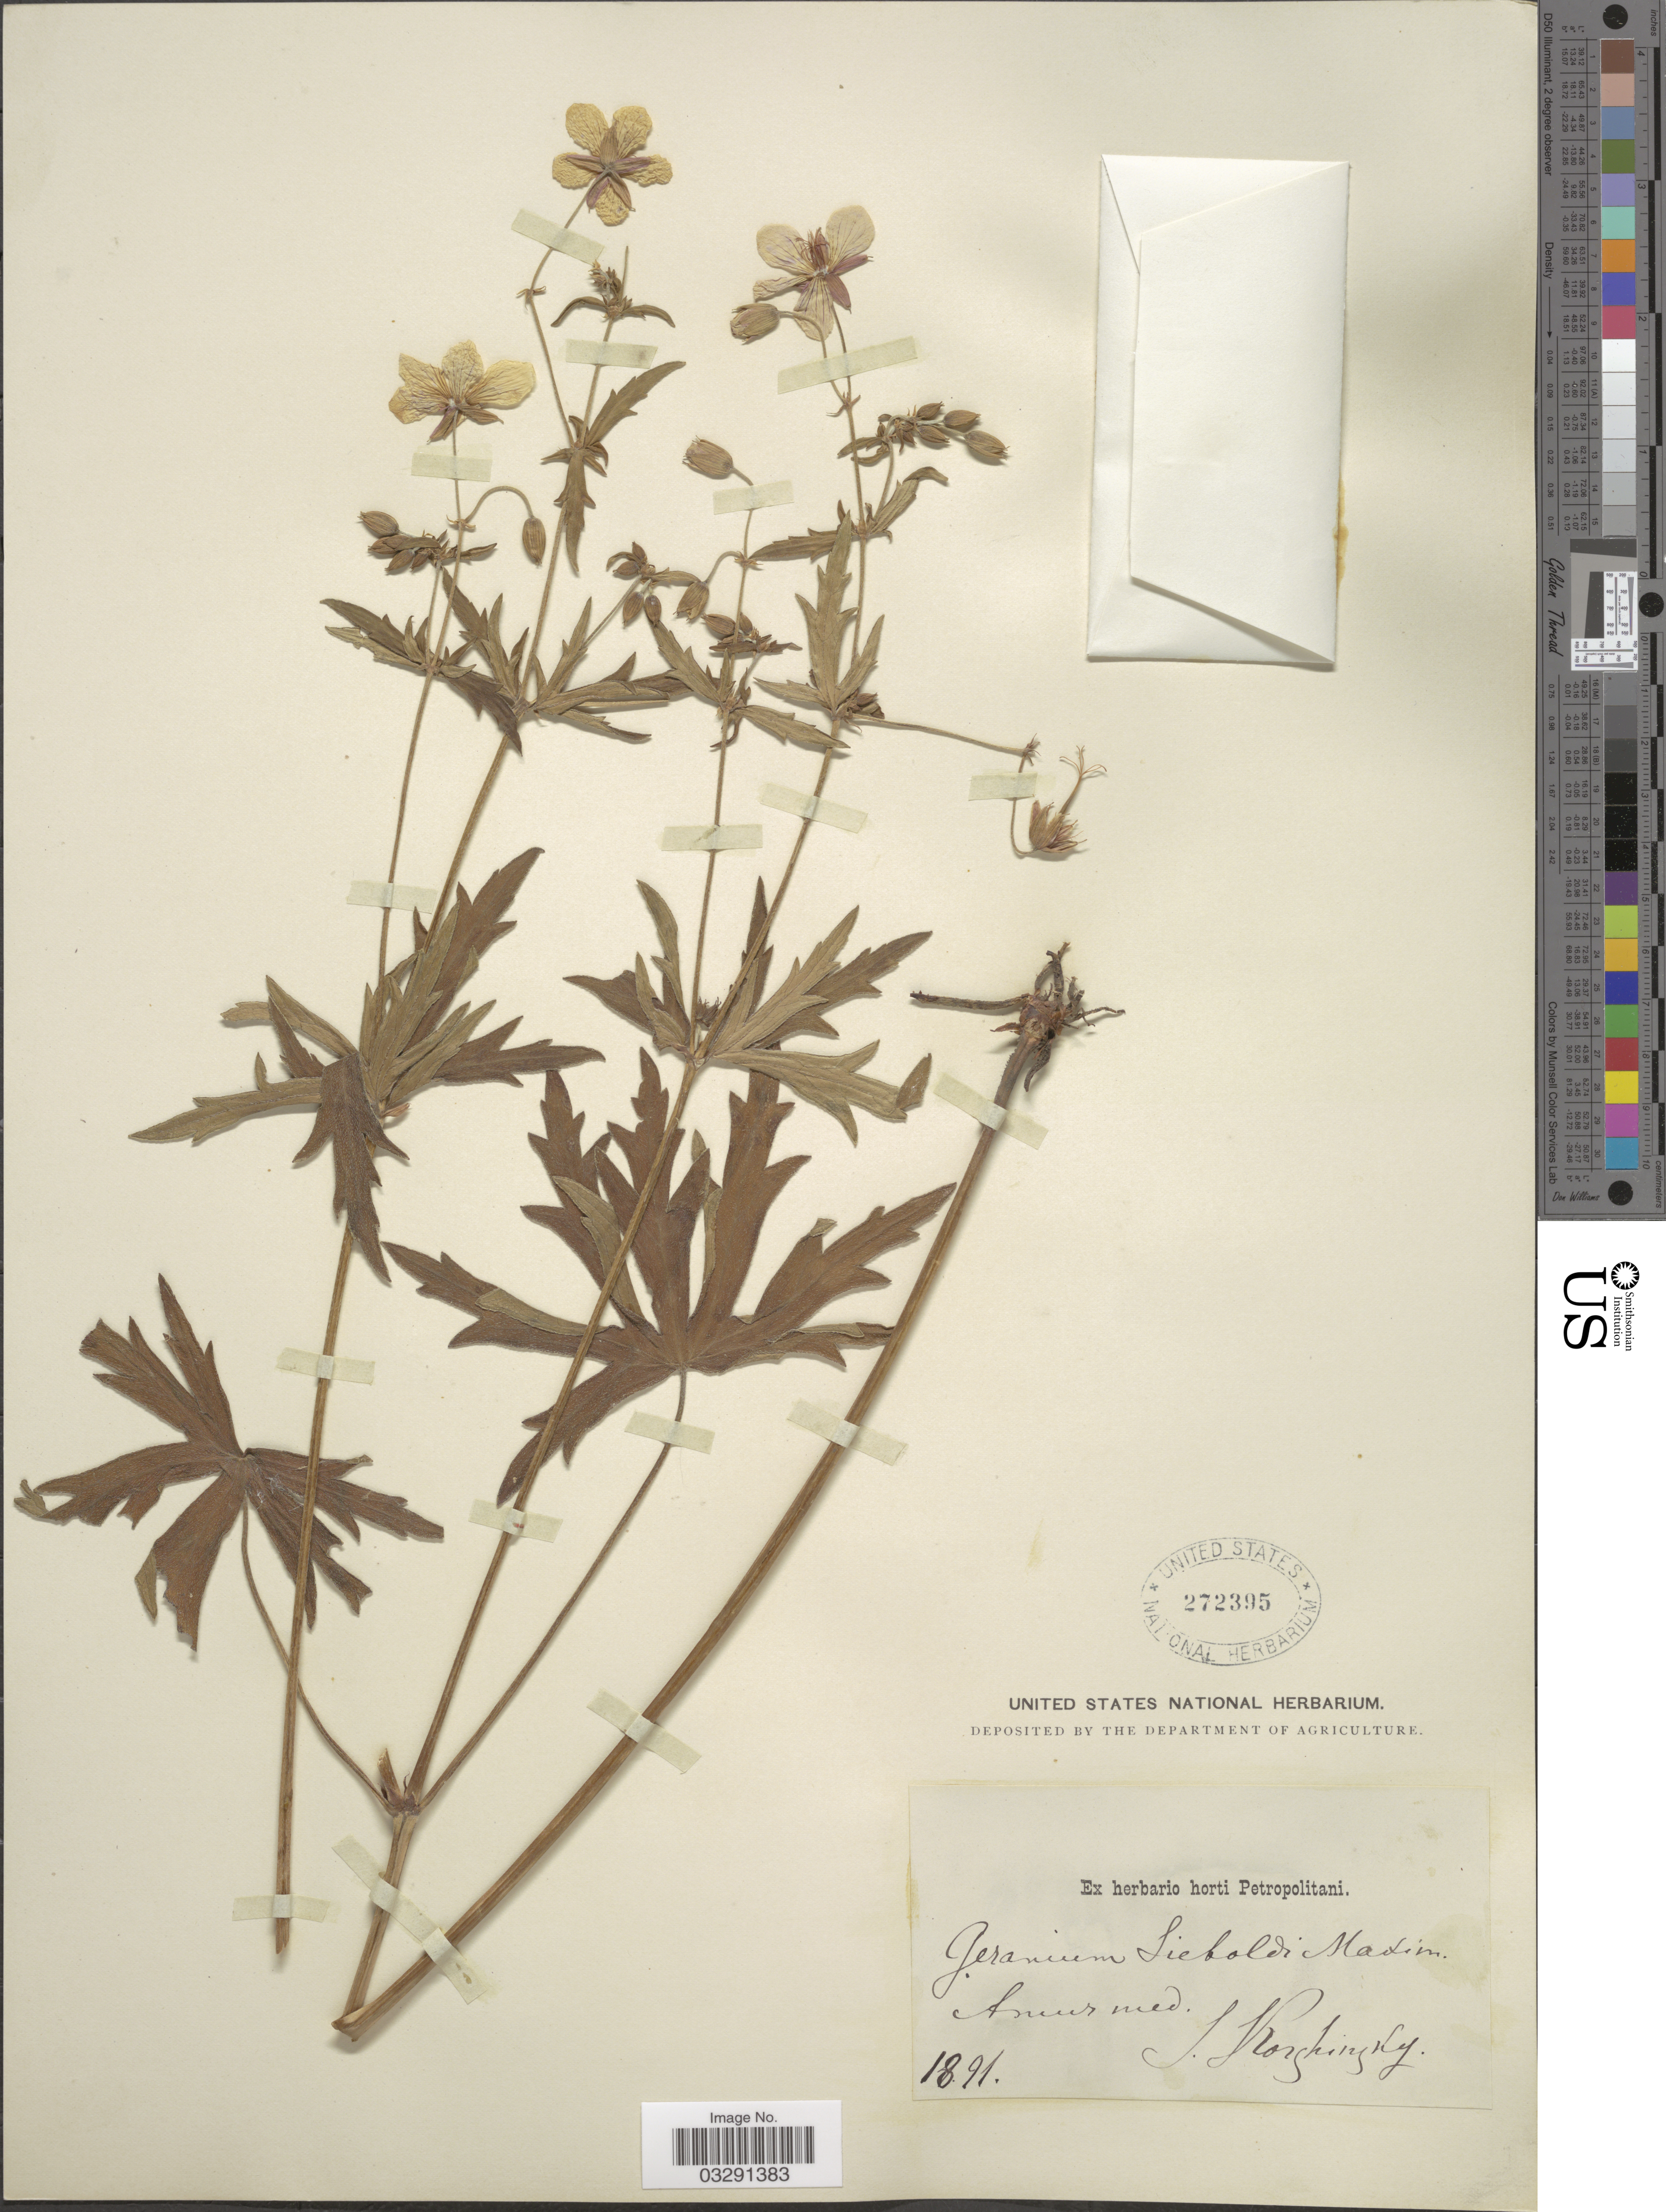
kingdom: Plantae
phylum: Tracheophyta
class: Magnoliopsida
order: Geraniales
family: Geraniaceae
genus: Geranium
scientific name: Geranium sieboldii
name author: Maxim.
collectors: S. I. Korshinsky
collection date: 1891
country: Russian Federation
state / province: Amur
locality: Amur med.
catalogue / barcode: US 272395